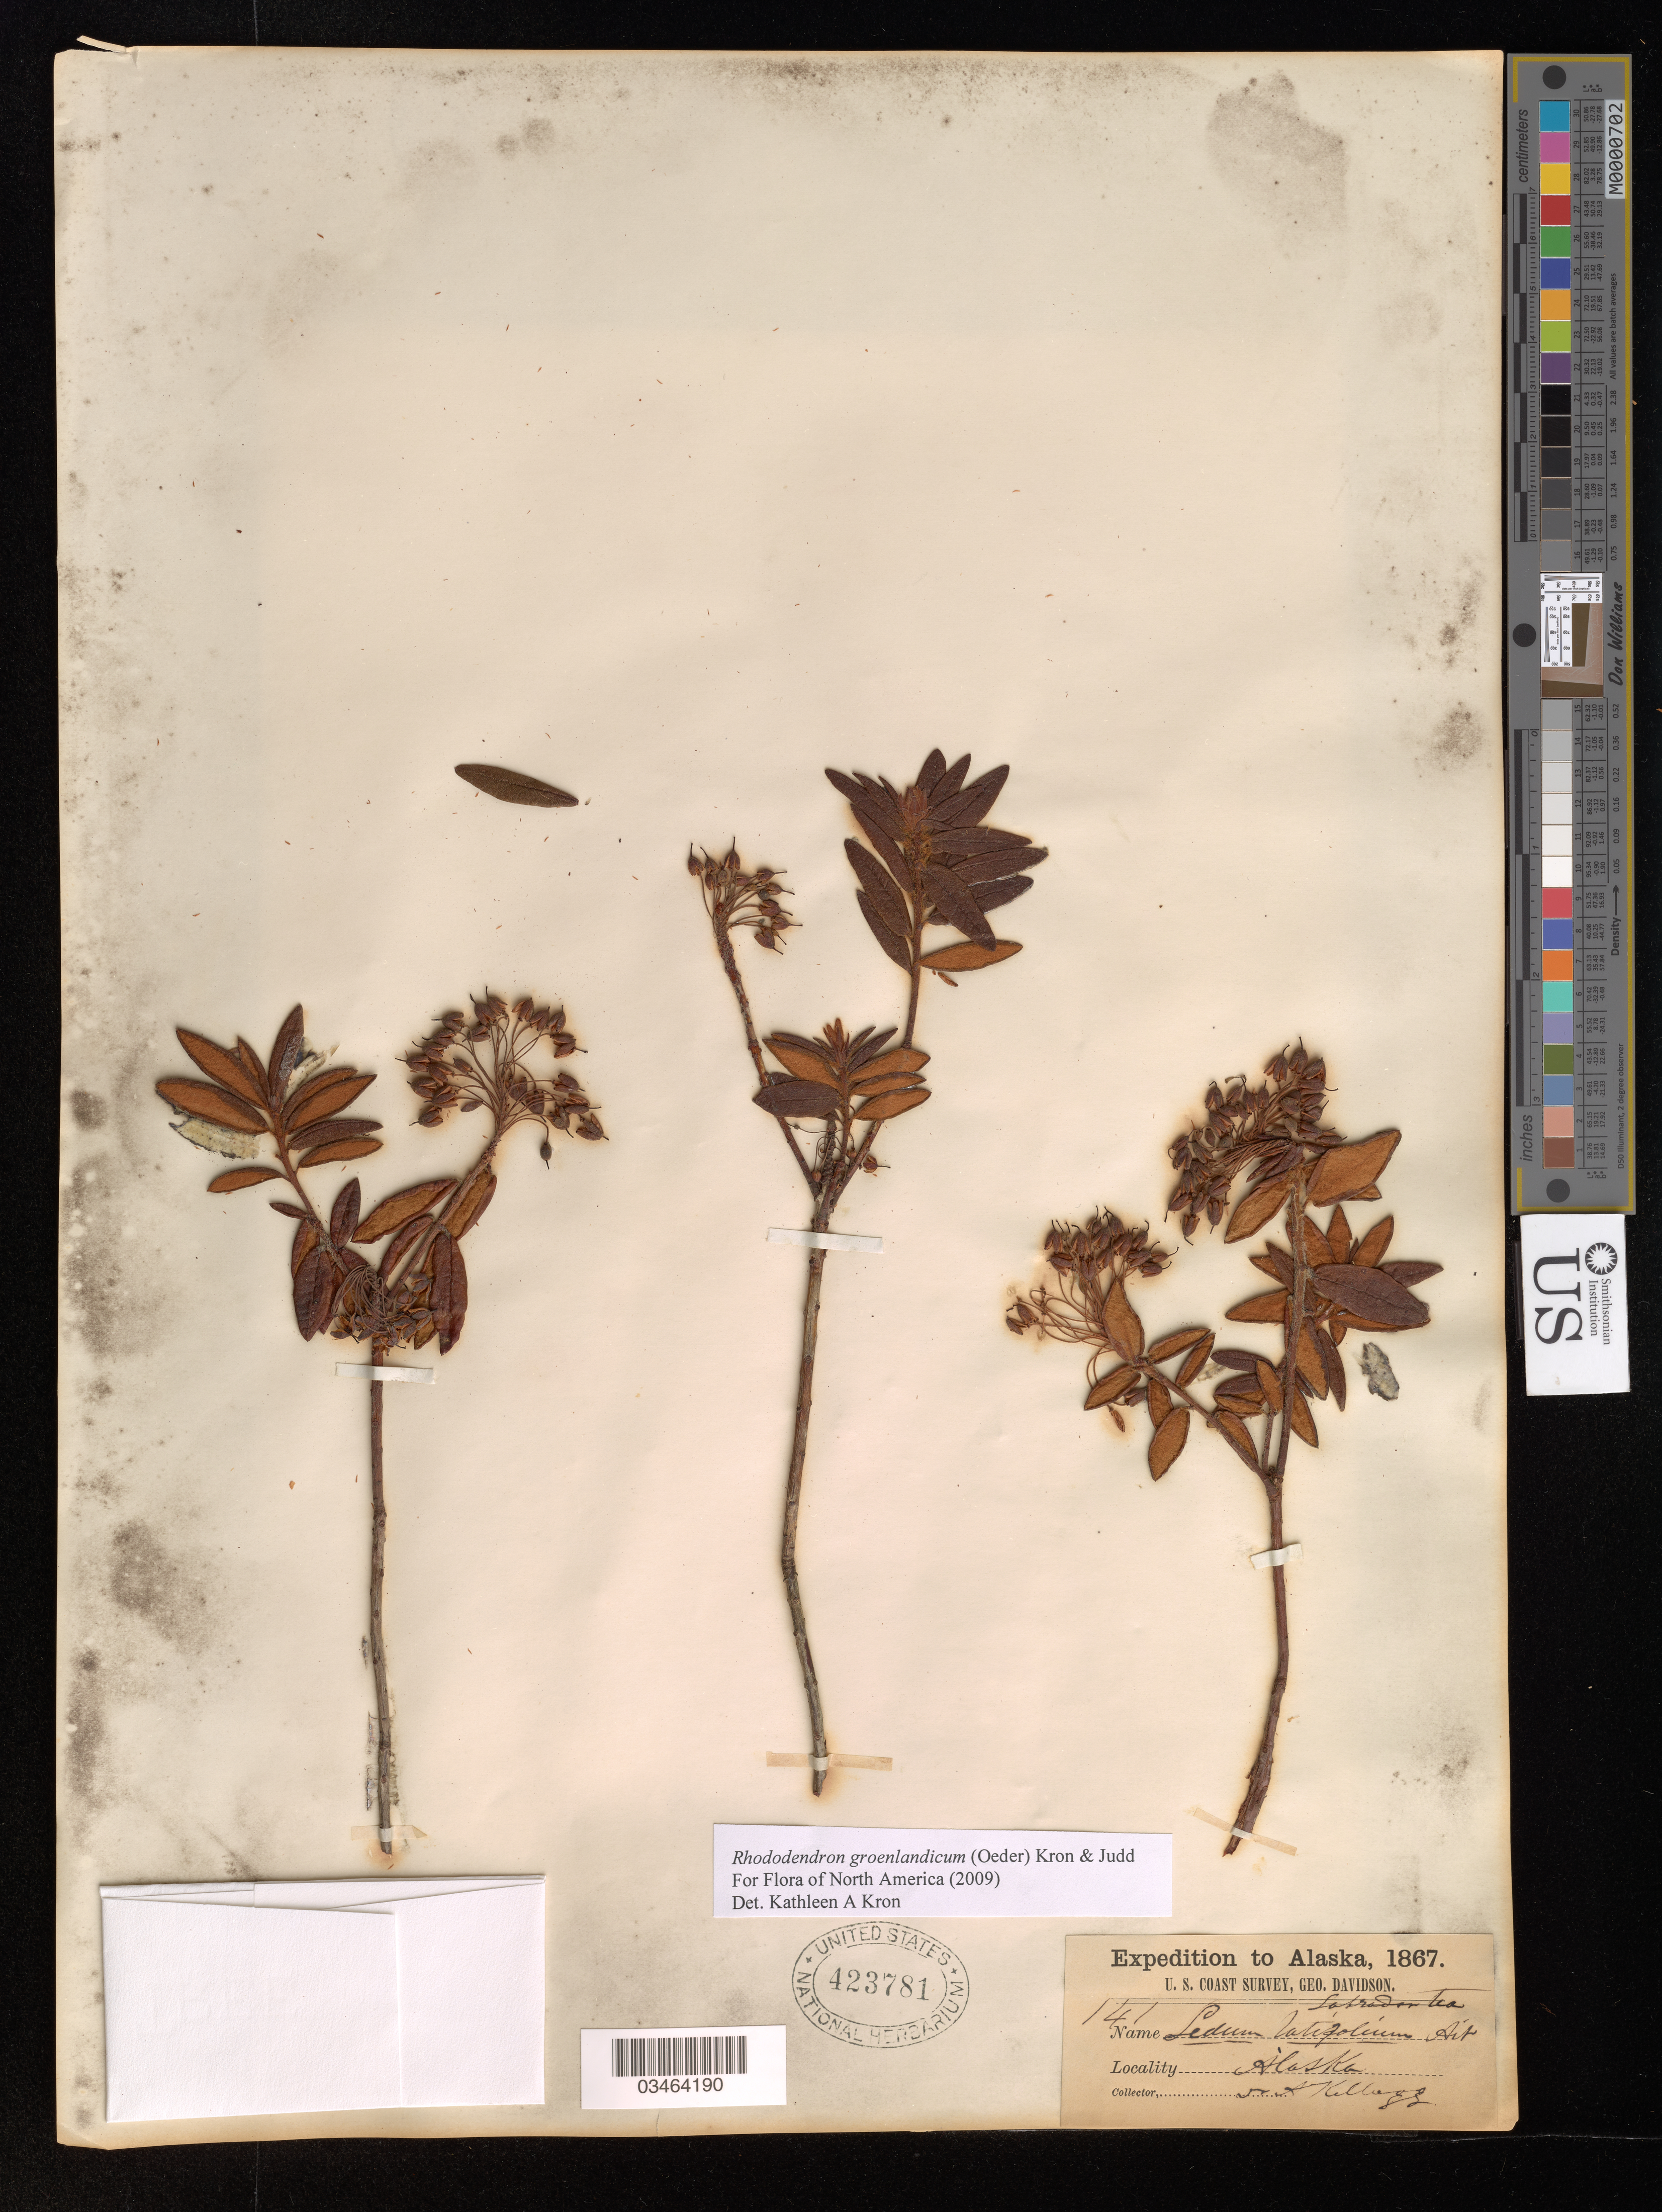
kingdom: Plantae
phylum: Tracheophyta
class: Magnoliopsida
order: Ericales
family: Ericaceae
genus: Rhododendron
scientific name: Rhododendron groenlandicum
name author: (Oeder) Kron & Judd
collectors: A. Kellogg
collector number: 141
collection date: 1867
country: United States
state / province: Alaska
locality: U.S. Coast Survey.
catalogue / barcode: US 423781